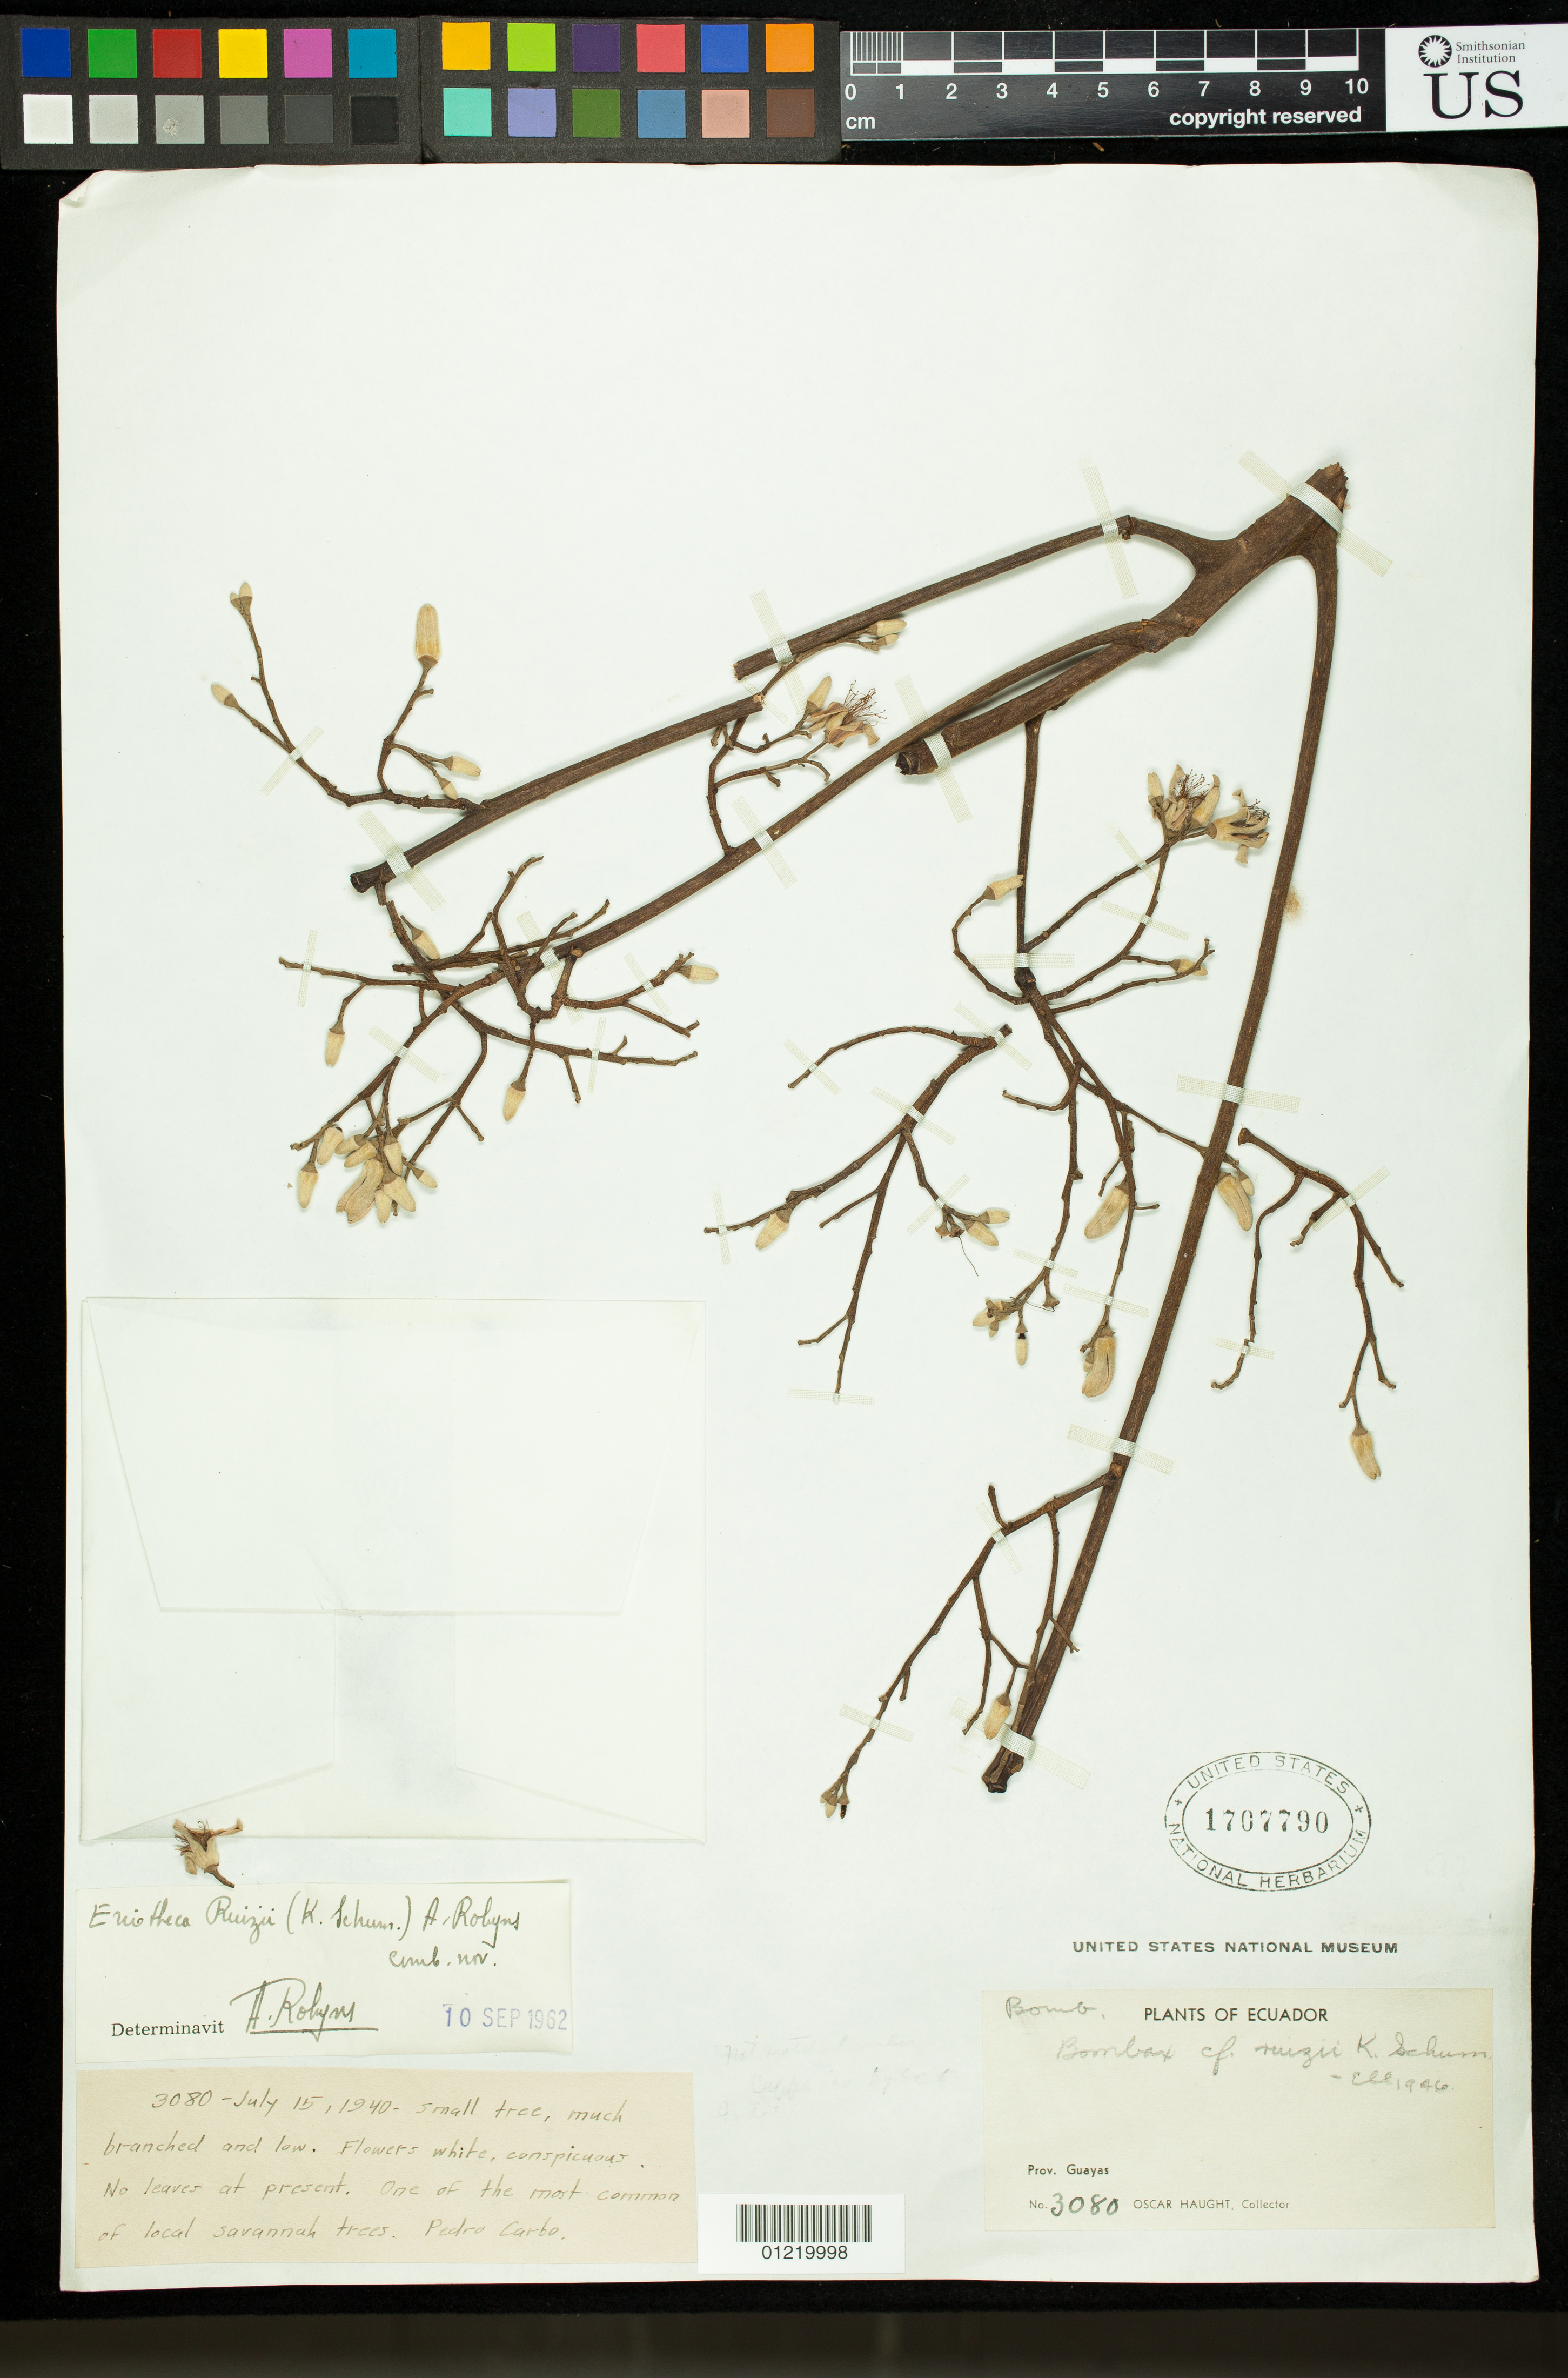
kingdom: Plantae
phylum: Tracheophyta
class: Magnoliopsida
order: Malvales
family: Malvaceae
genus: Pachira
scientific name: Pachira ruizii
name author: (K. Schum.) V.N. Yoshik. & M.C. Duarte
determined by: Dorr, Laurence J., Curator (BOT), Smithsonian Institution - National Museum of Natural History (UNITED STATES)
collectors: O. Haught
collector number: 3080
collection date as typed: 7/15/1940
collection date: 1940-07-15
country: Ecuador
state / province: Guayas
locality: Pedro Carbo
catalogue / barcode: US 1707790